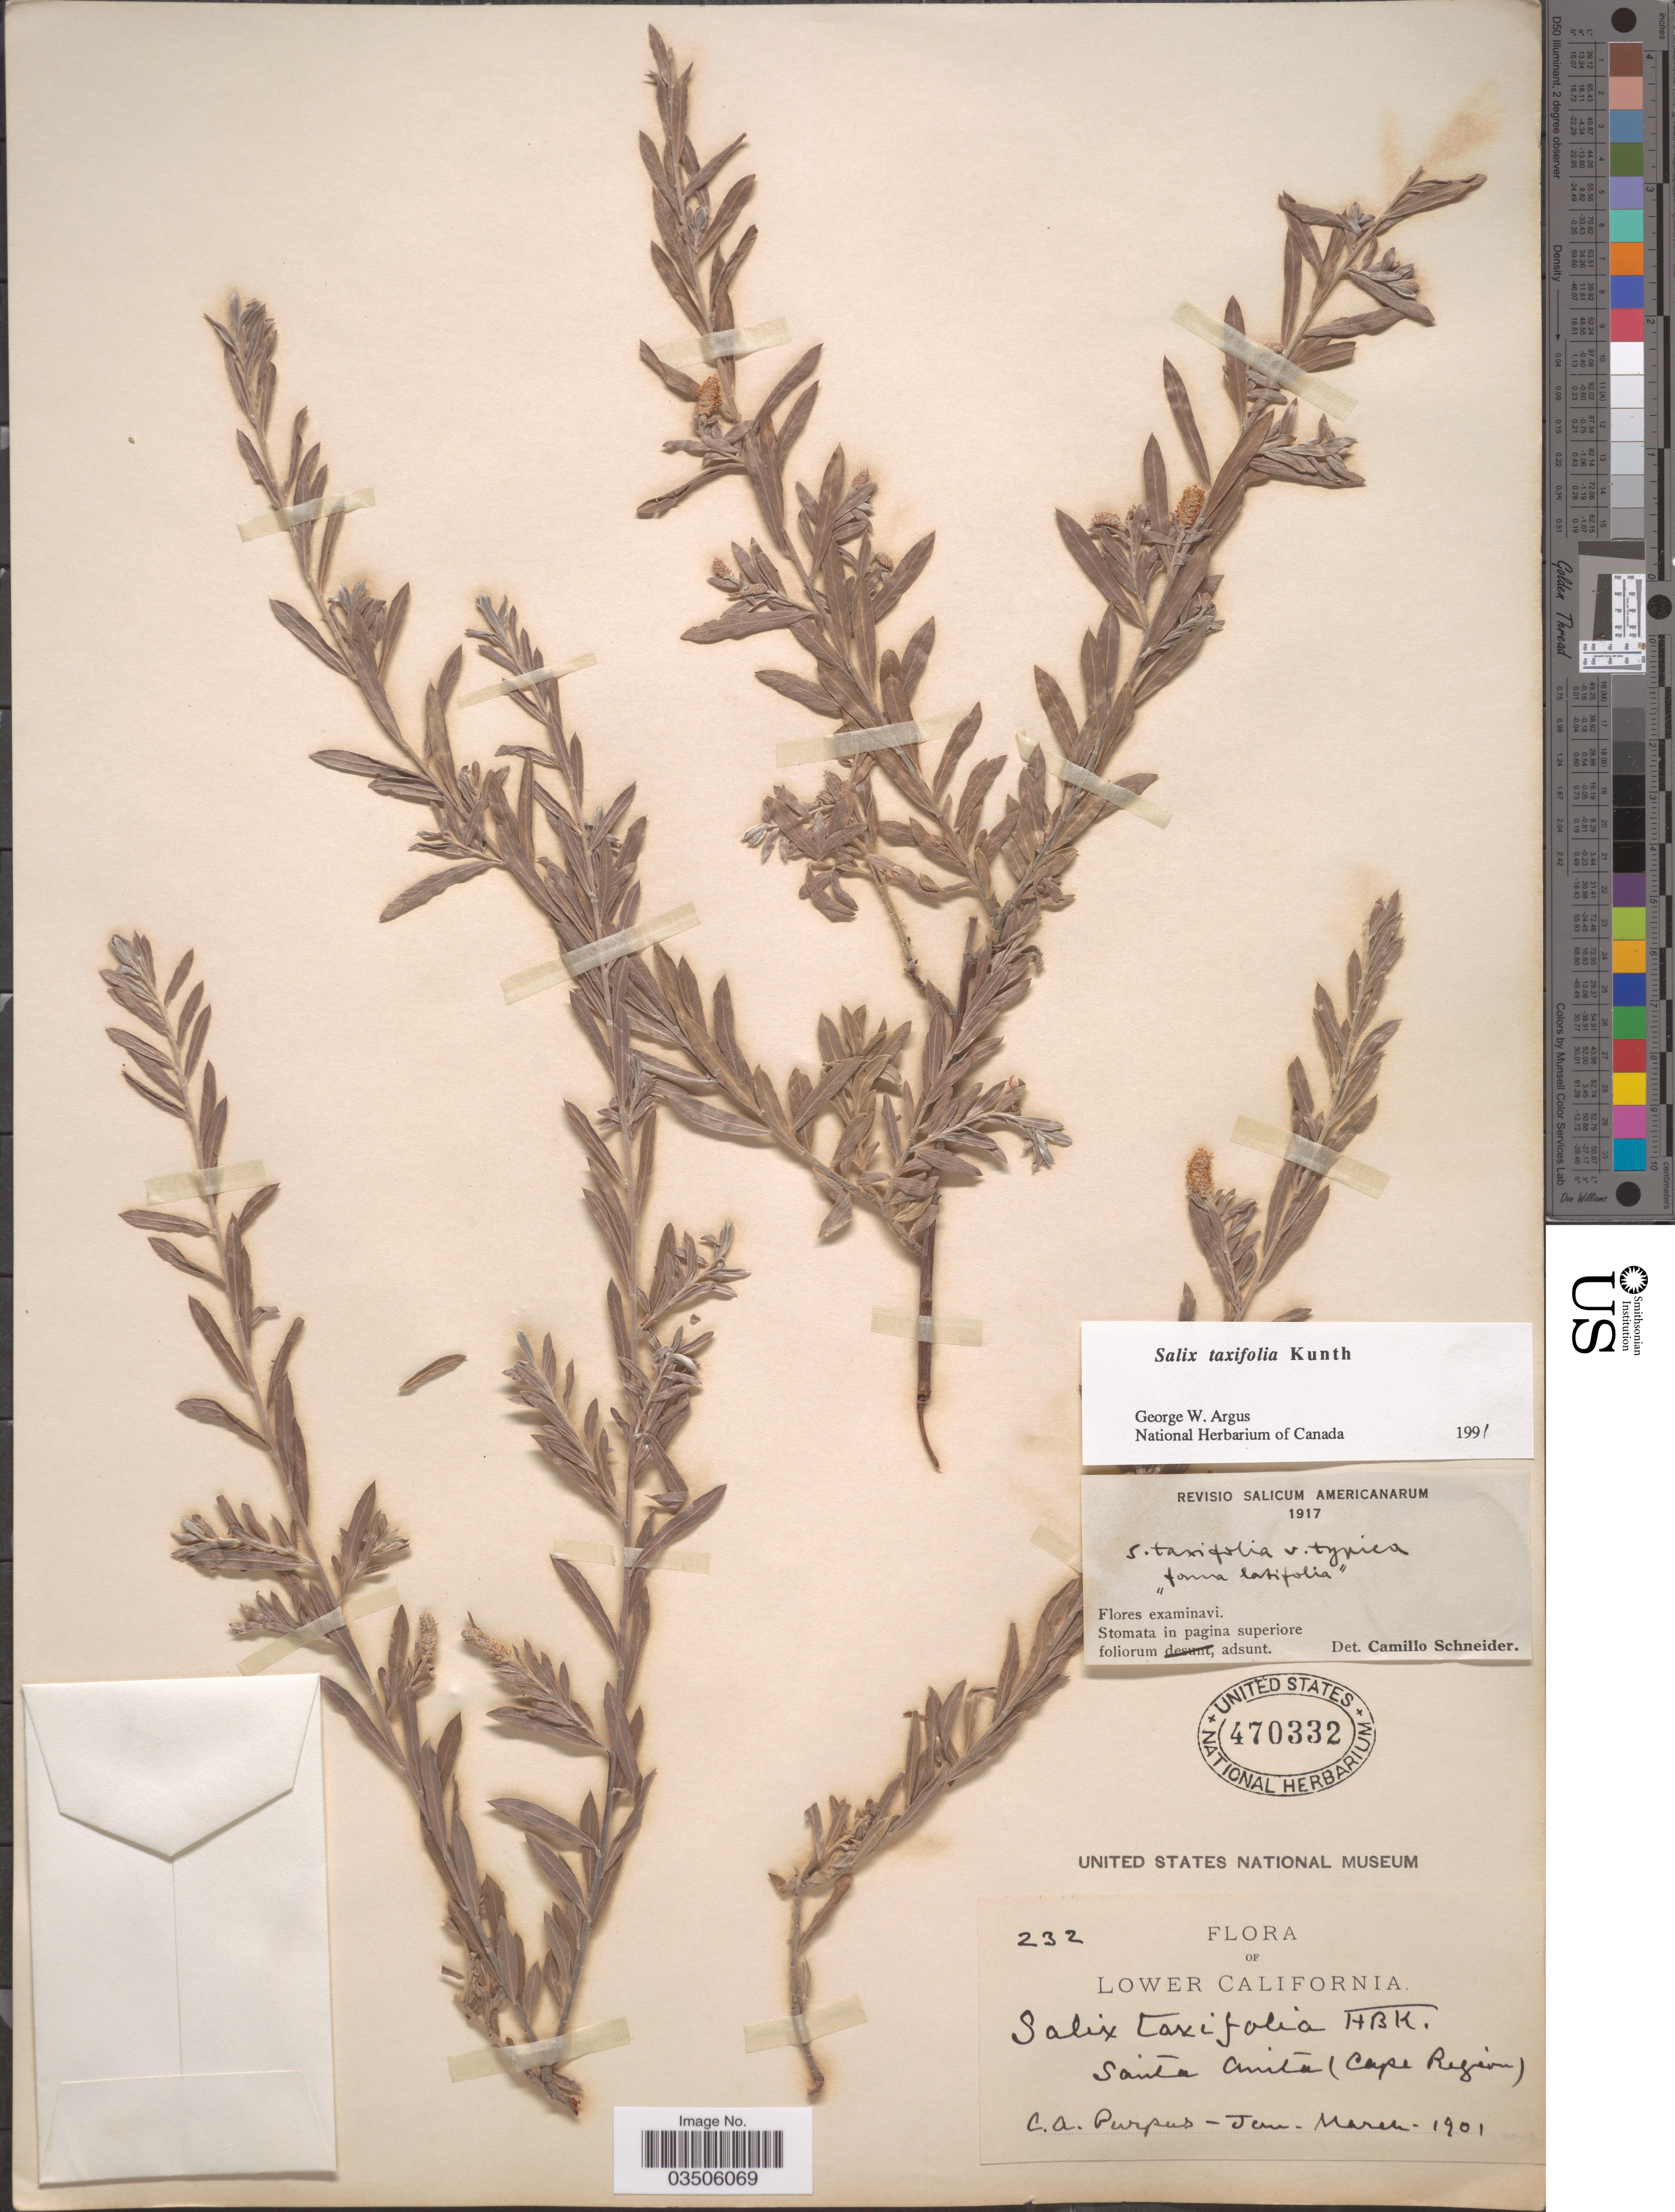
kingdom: Plantae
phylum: Tracheophyta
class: Magnoliopsida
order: Malpighiales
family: Salicaceae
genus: Salix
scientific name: Salix taxifolia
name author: Kunth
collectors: C. A. Purpus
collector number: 232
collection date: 1901-01/1901-03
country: Mexico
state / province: Baja California Sur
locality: Lower California. Santa Anita (Cape Region).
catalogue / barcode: US 470332